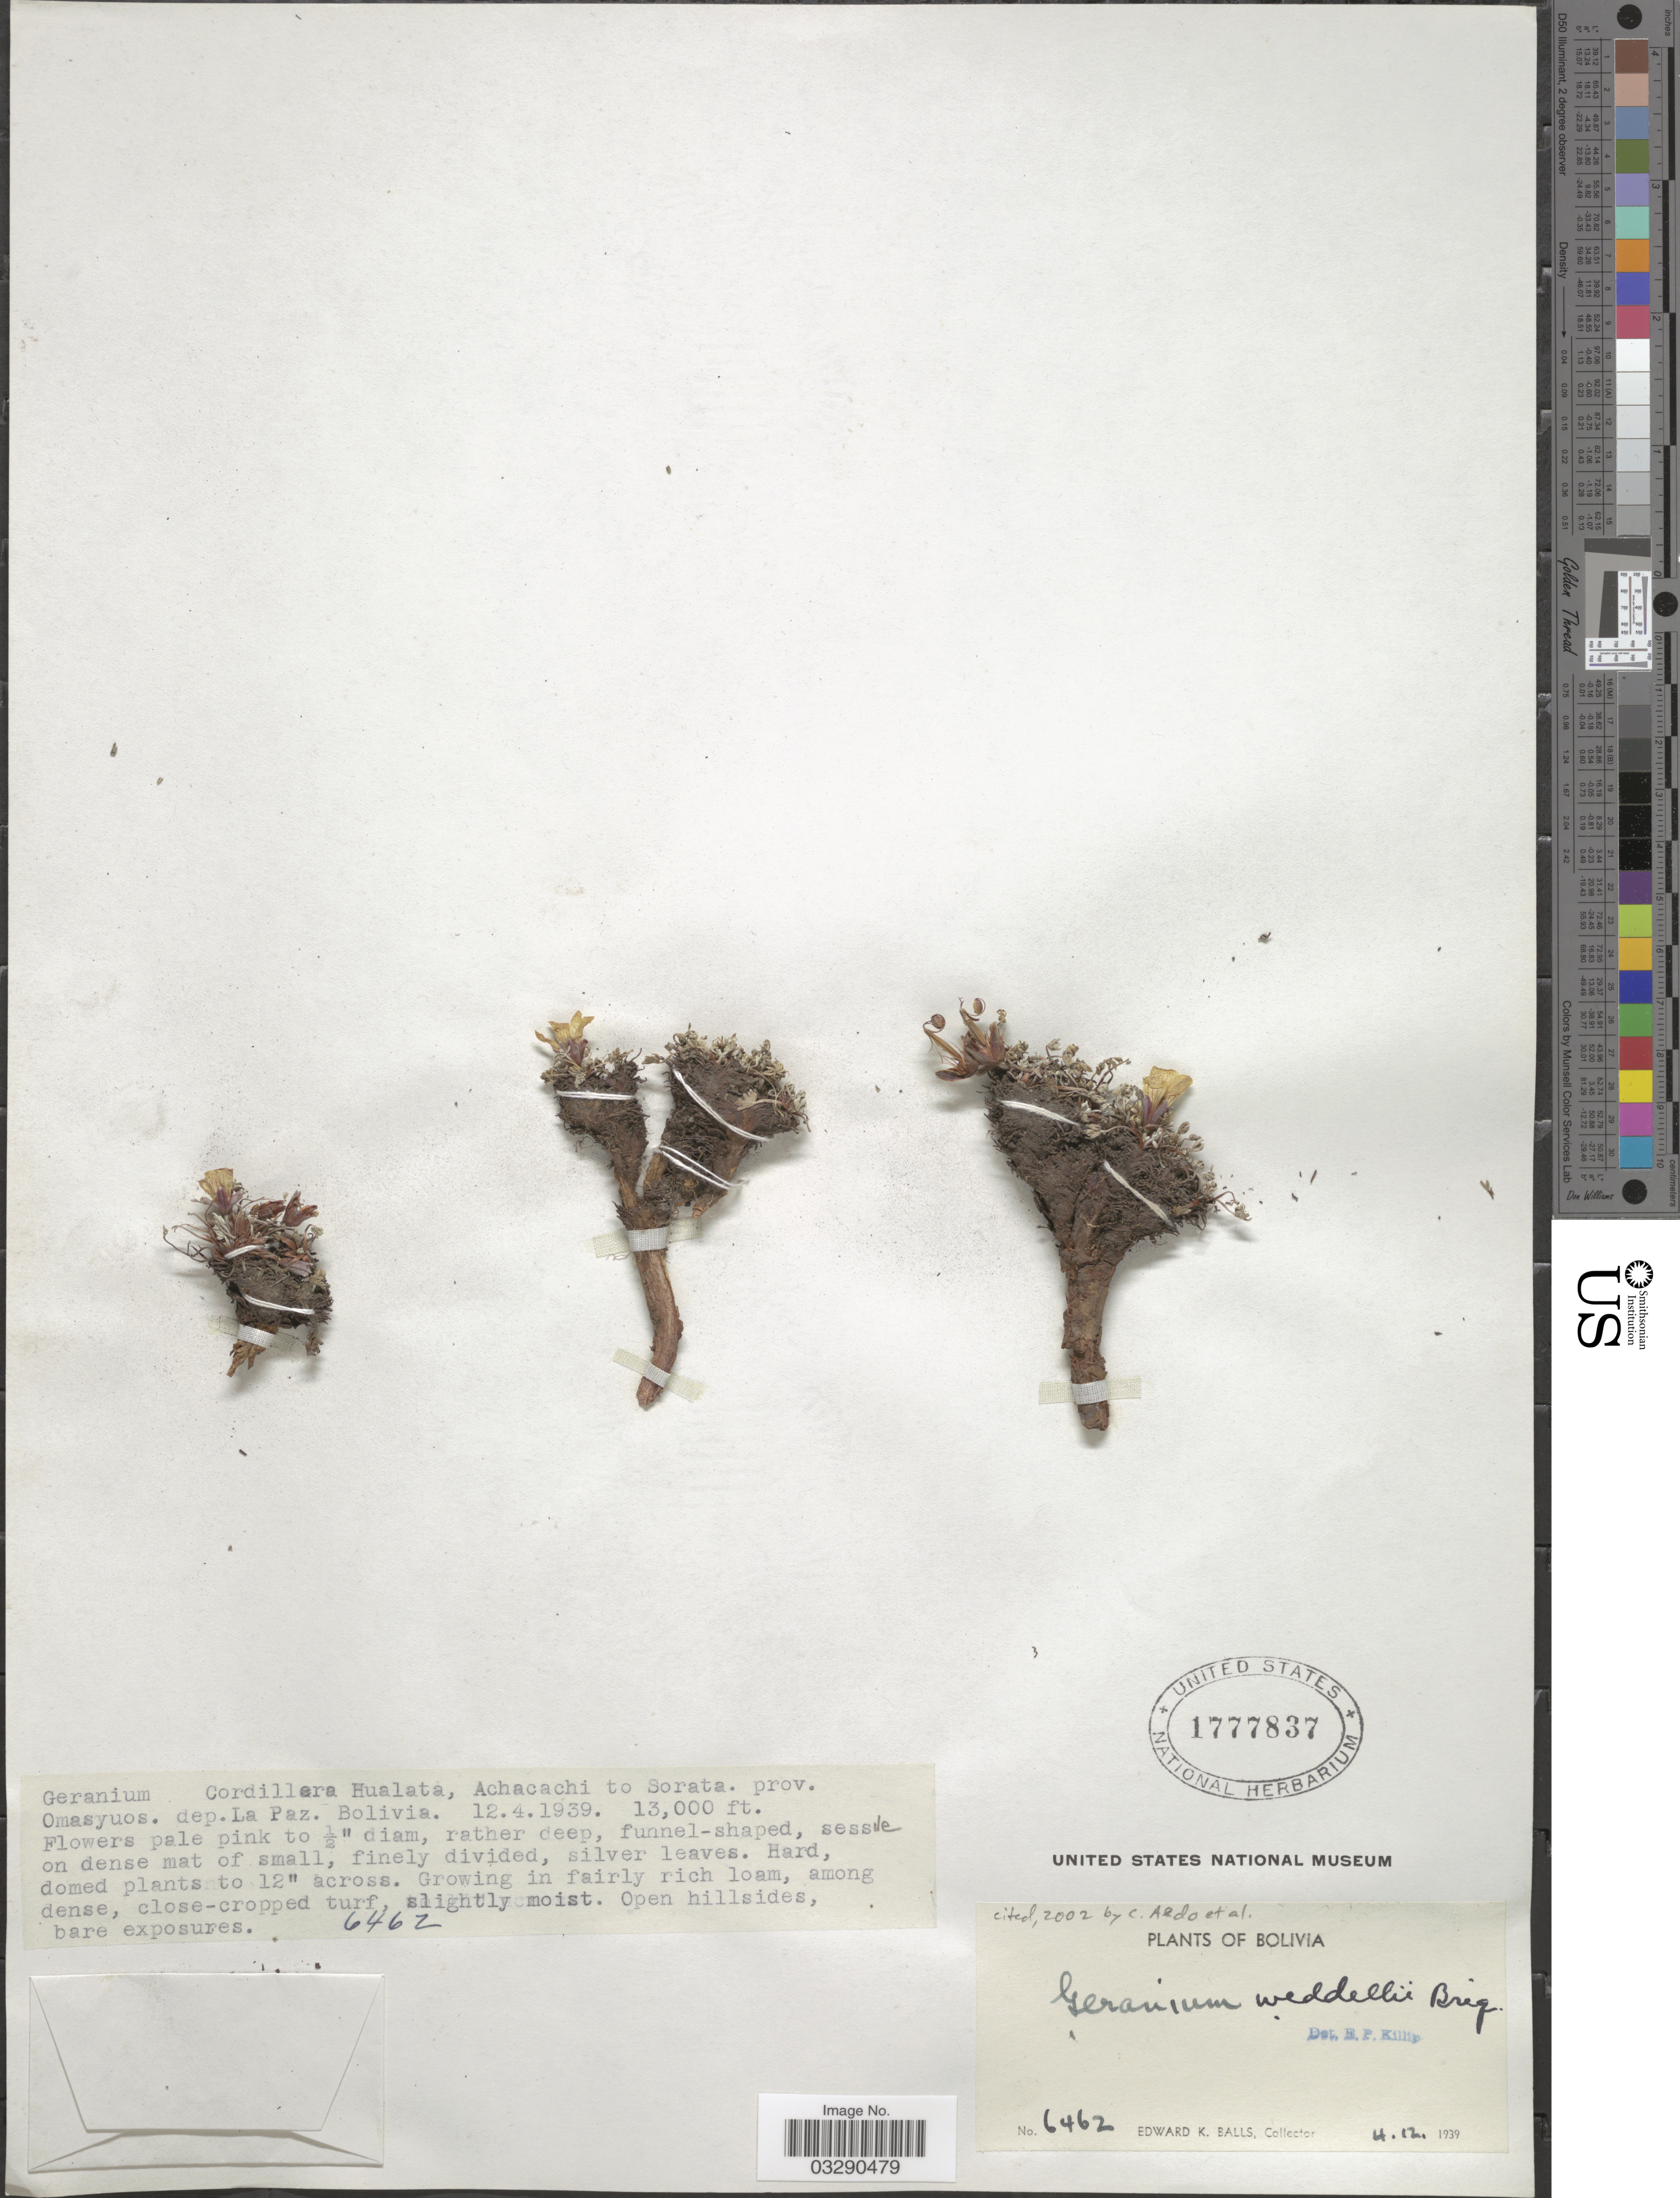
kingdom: Plantae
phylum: Tracheophyta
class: Magnoliopsida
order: Geraniales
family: Geraniaceae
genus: Geranium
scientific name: Geranium weddellii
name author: Briq.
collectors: E. K. Balls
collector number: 6462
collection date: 1939-12-04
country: Bolivia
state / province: La Paz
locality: Cordillera Hualata, Achacachi to Sorata. Prov. Omasyuos. Dep. La Paz.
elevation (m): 3962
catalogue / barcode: US 1777837